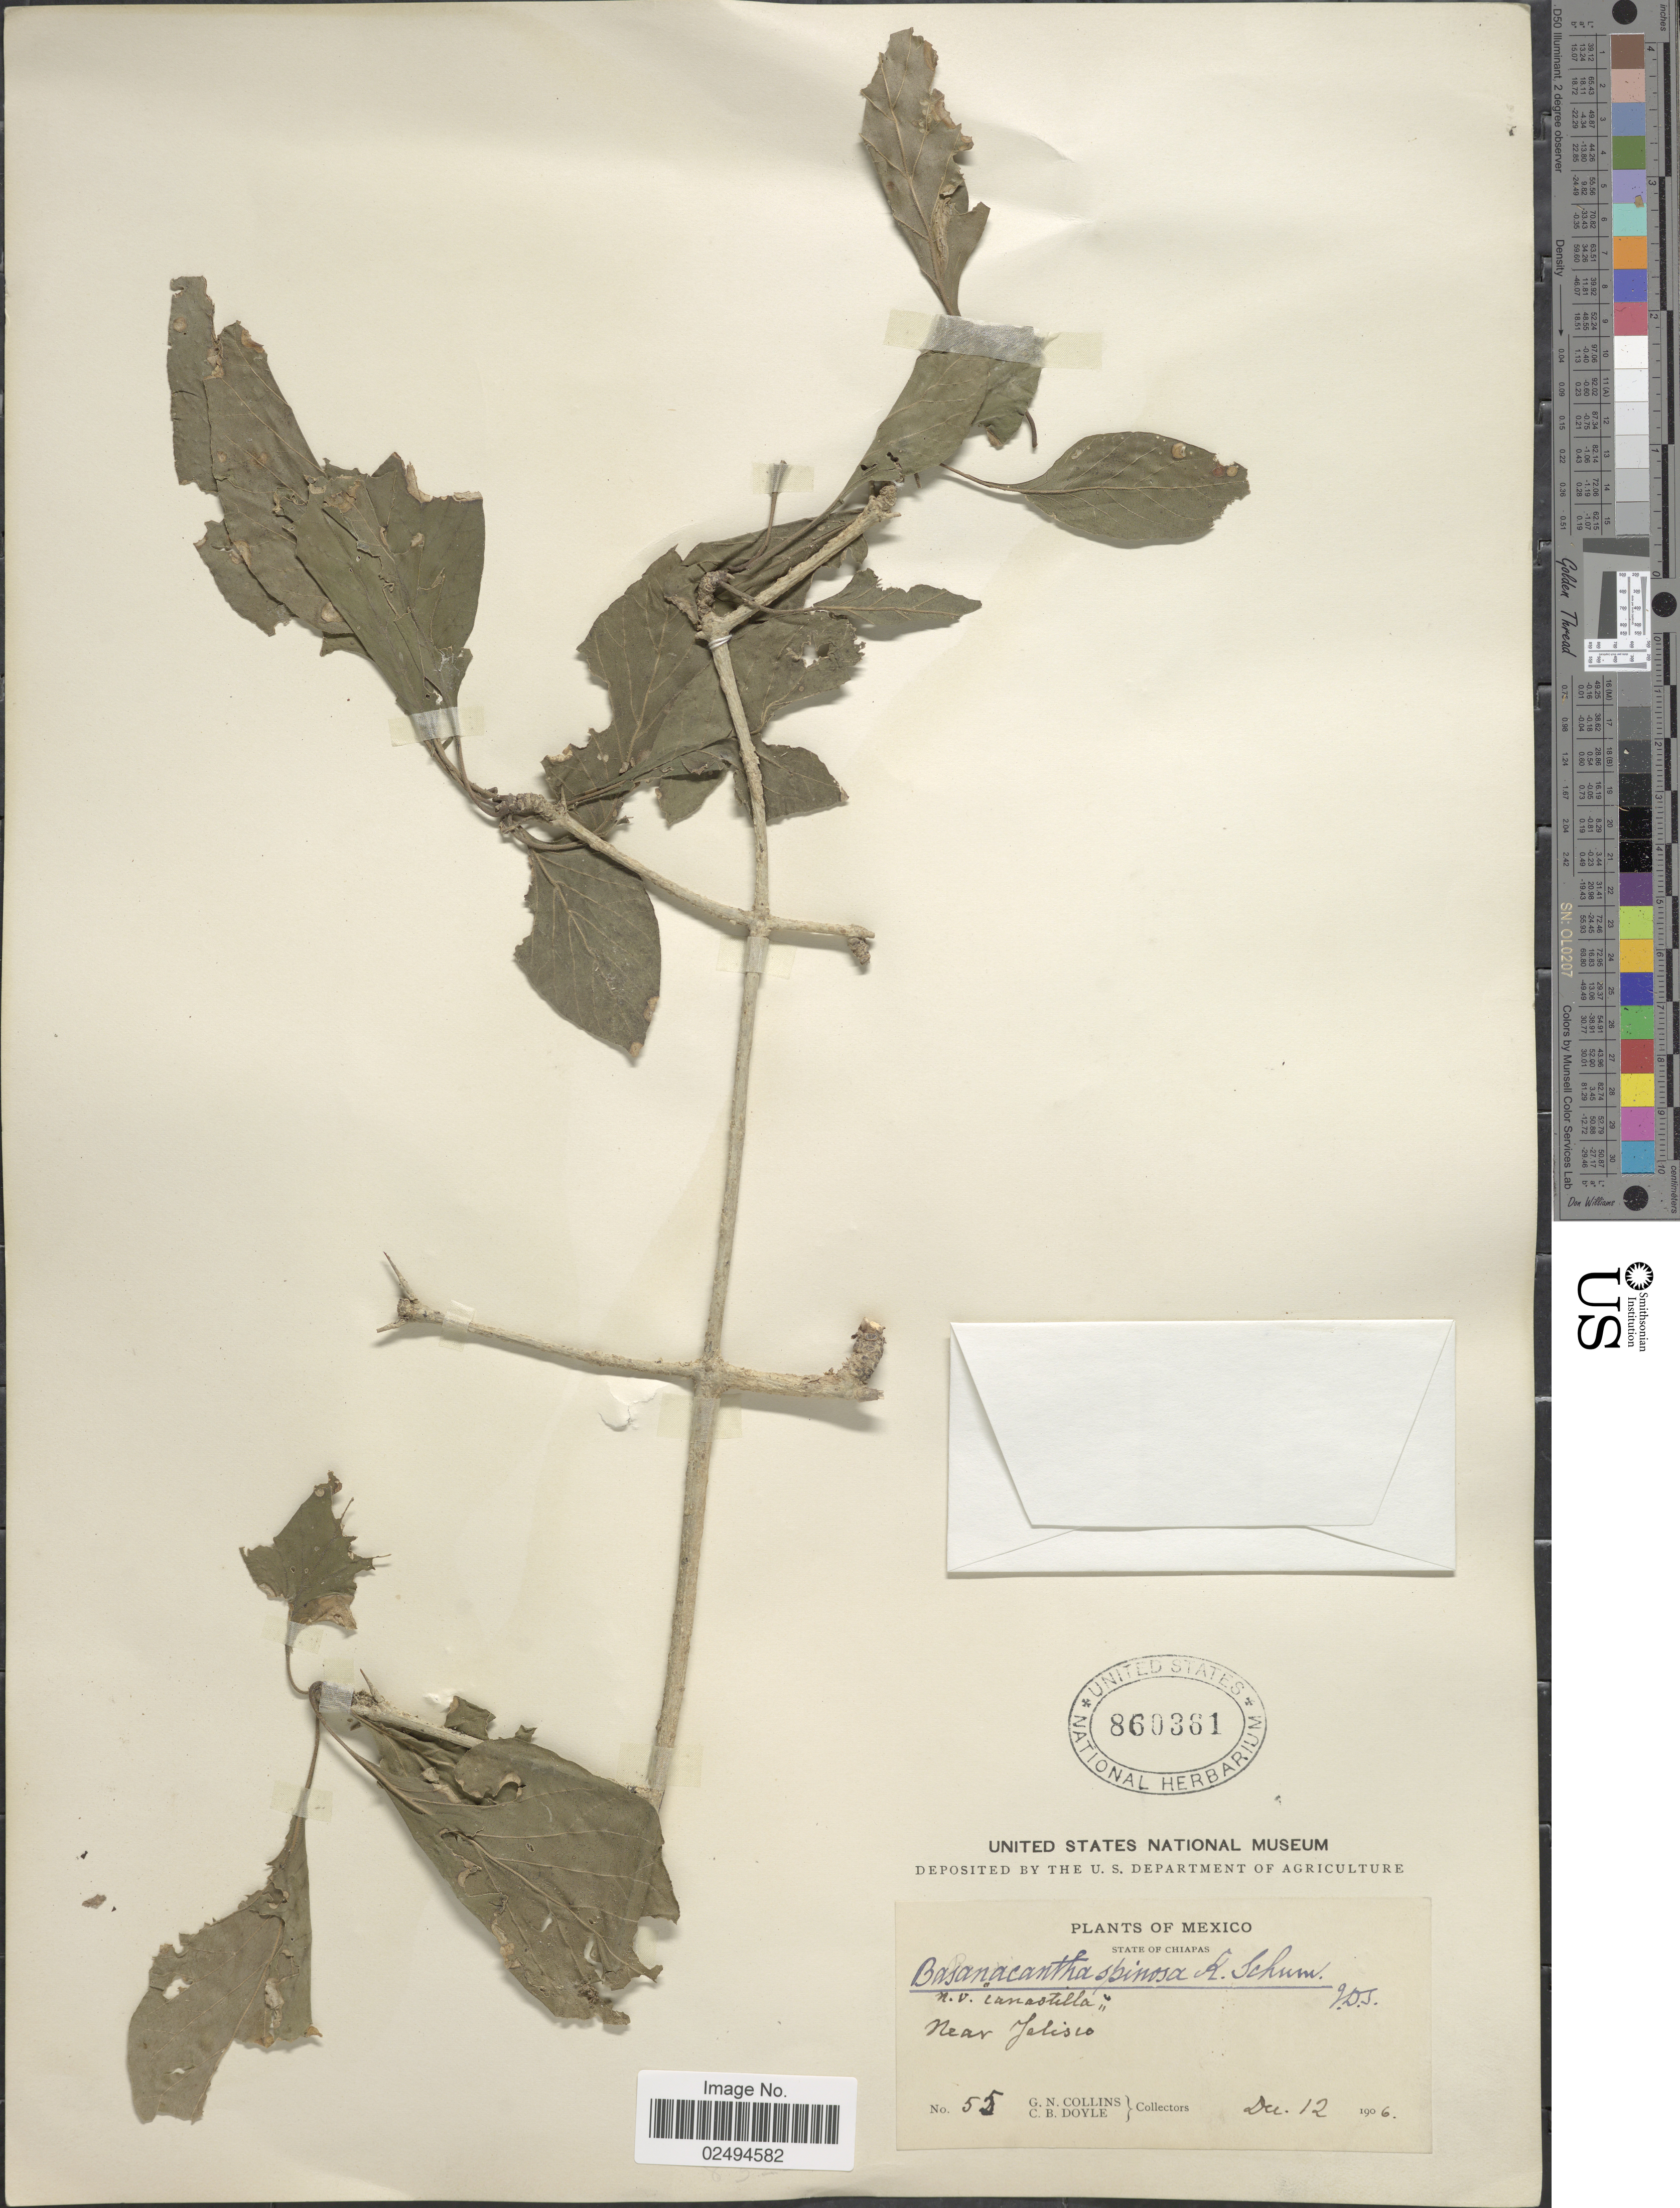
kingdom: Plantae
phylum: Tracheophyta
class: Magnoliopsida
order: Gentianales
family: Rubiaceae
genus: Randia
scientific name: Randia armata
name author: (Sw.) DC.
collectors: G. Collins & C. Doyle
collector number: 55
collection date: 1906-12-12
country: Mexico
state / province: Chiapas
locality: Near Jalisco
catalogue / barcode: US 860361